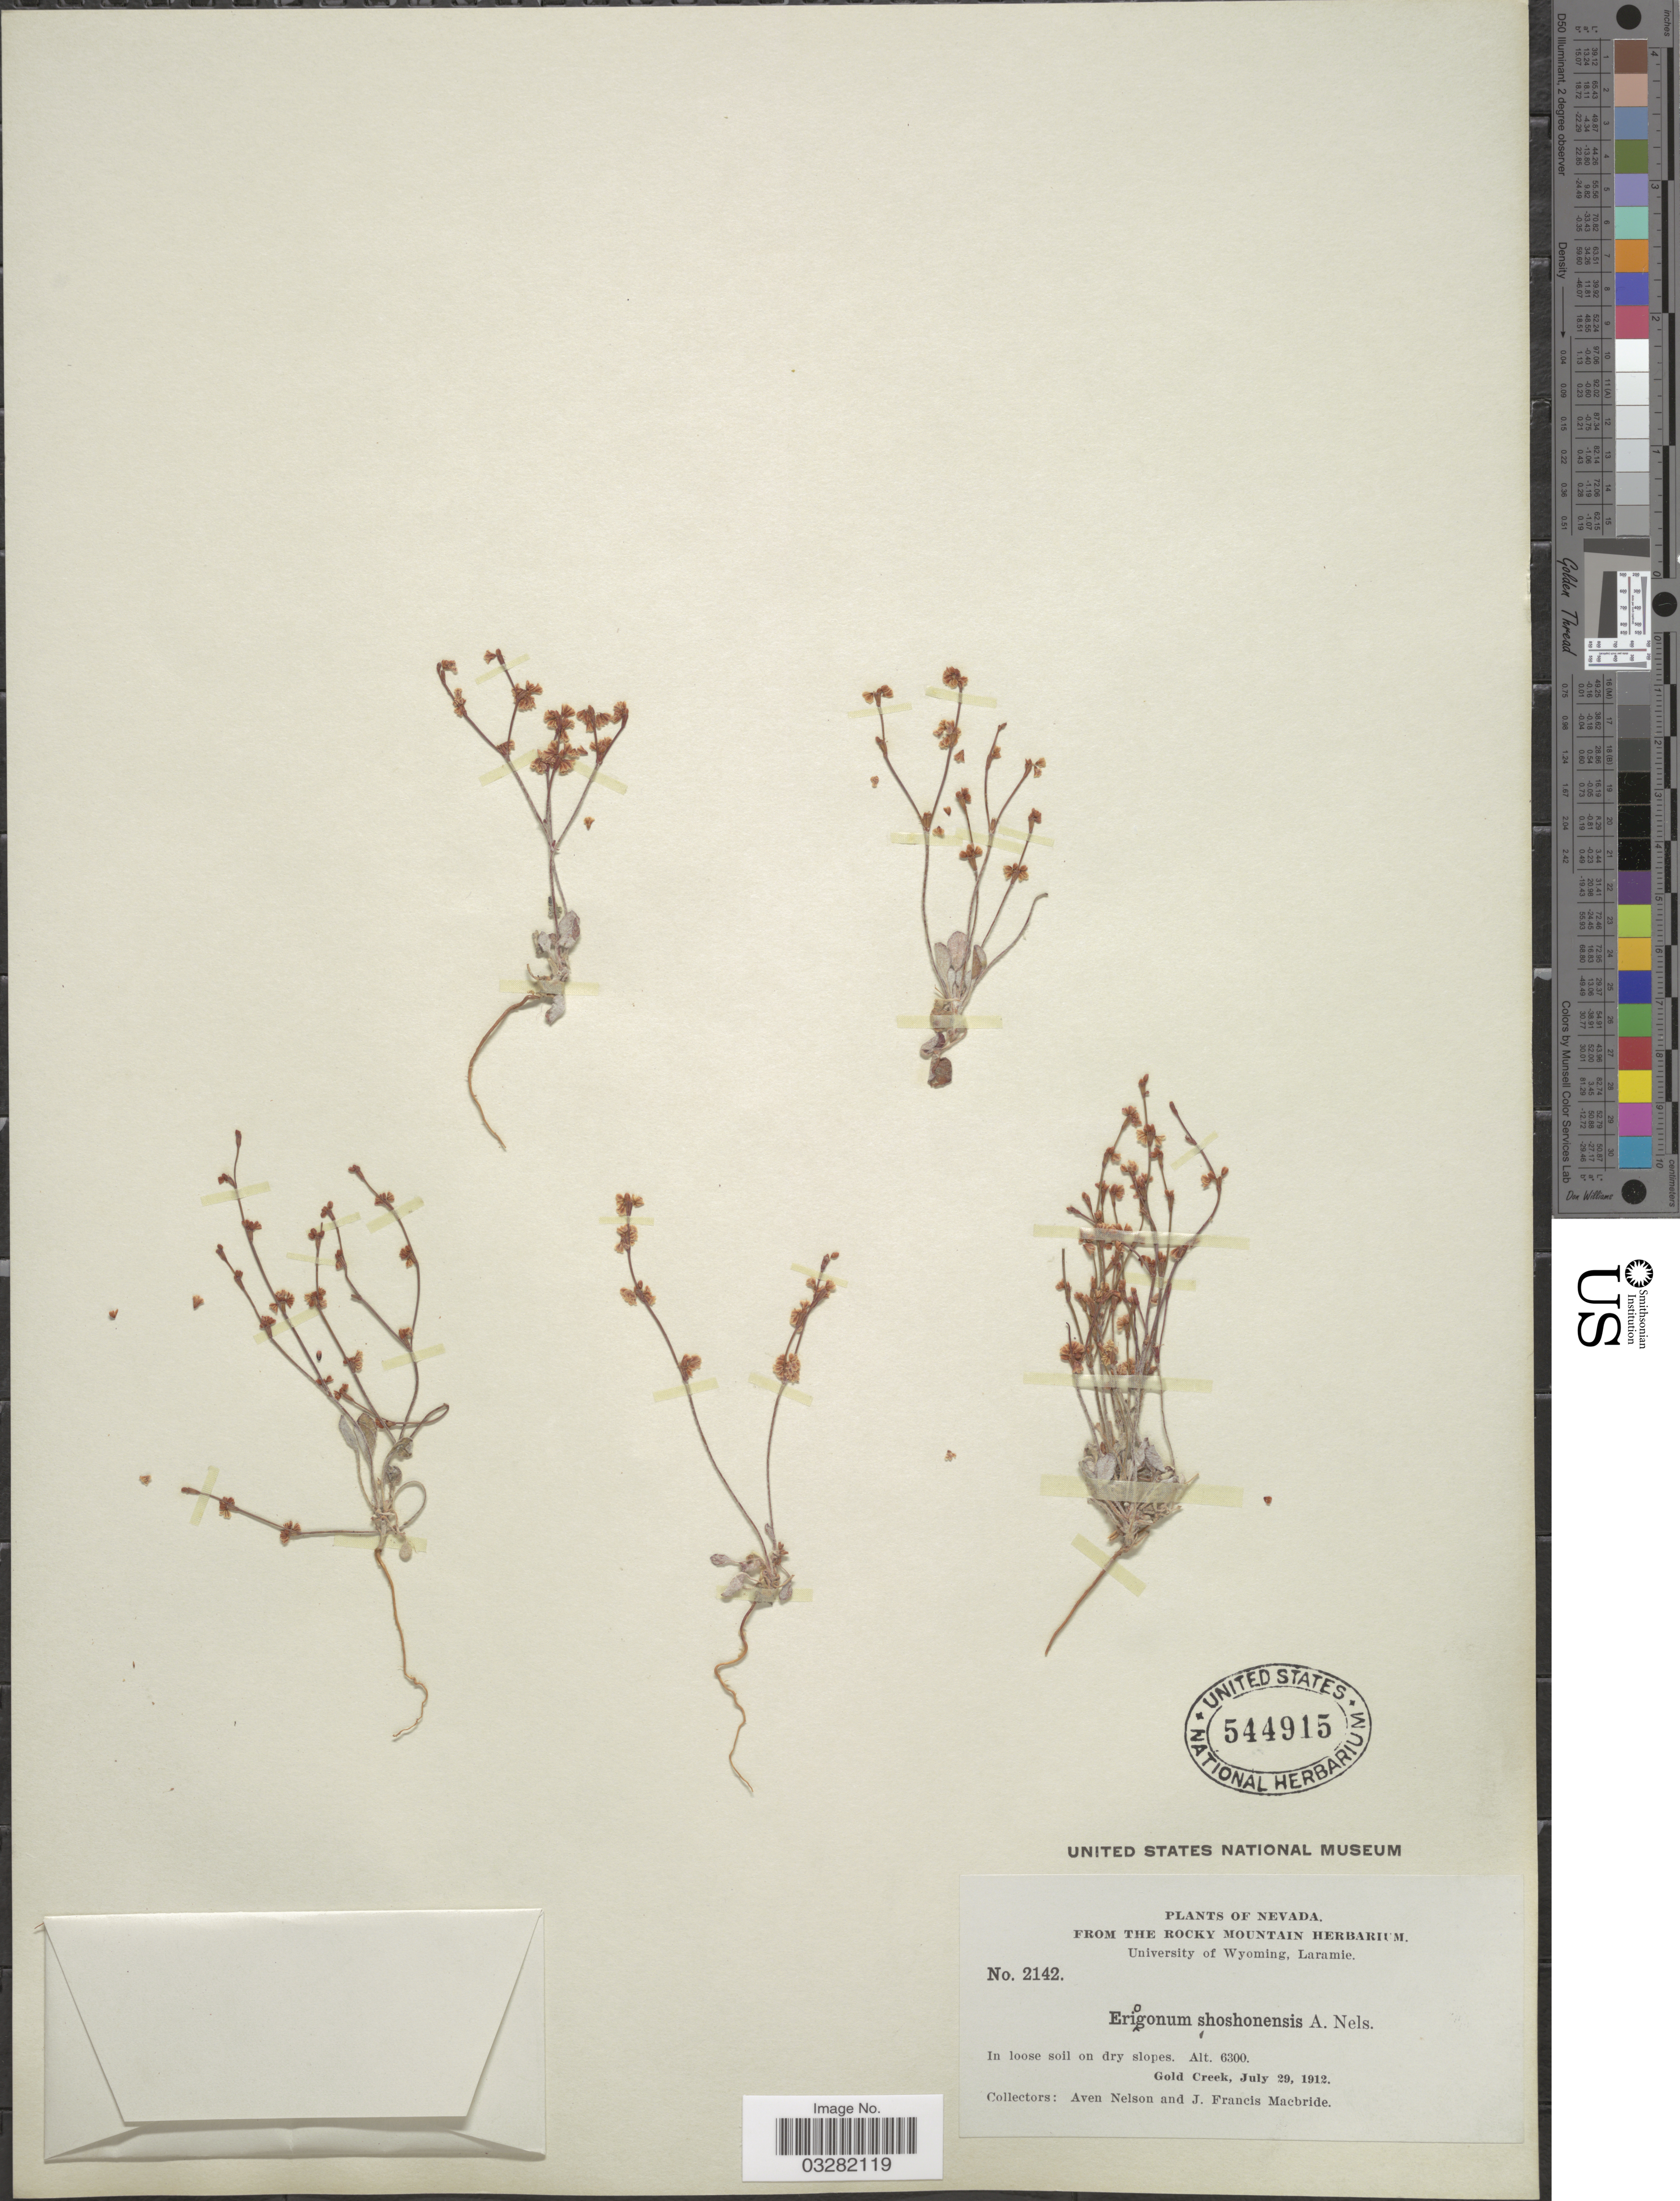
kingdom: Plantae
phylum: Tracheophyta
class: Magnoliopsida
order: Caryophyllales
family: Polygonaceae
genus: Eriogonum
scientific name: Eriogonum vimineum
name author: Douglas ex Benth.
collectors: A. Nelson & J. F. Macbride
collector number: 2142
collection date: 1912-07-29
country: United States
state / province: Nevada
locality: Gold Creek.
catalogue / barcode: US 544915